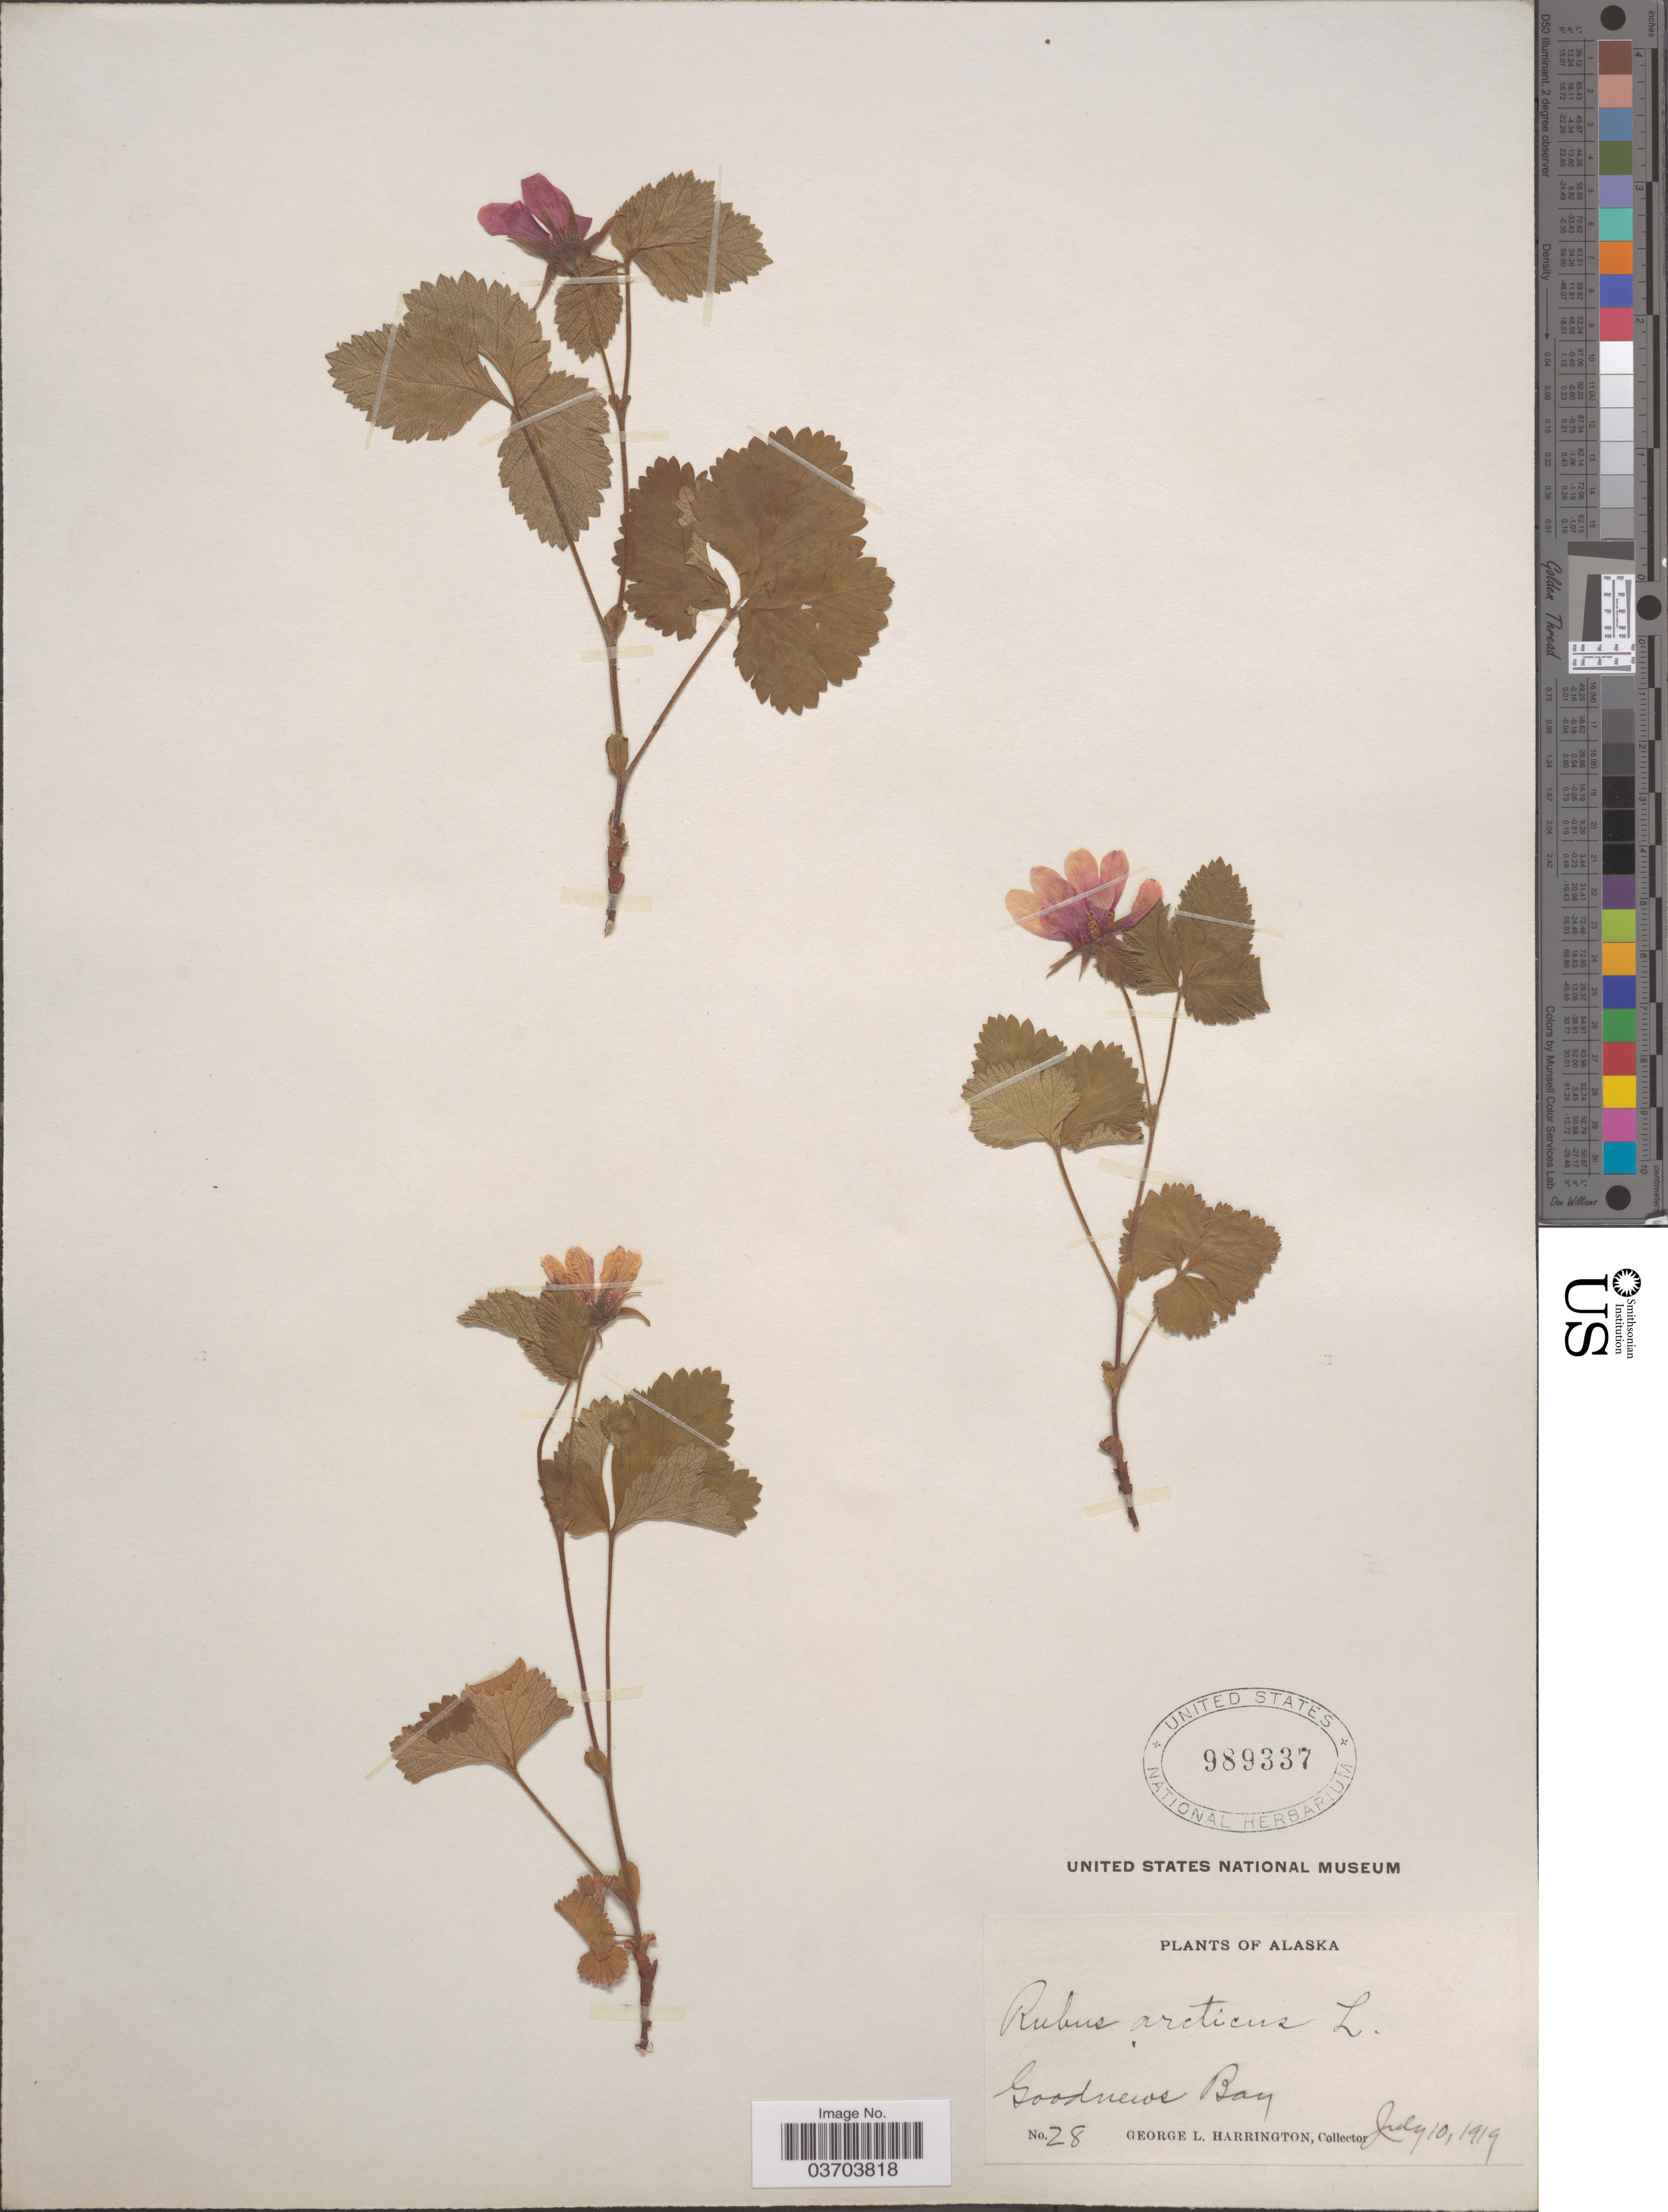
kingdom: Plantae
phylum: Tracheophyta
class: Magnoliopsida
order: Rosales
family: Rosaceae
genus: Rubus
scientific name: Rubus acaulis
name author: Michx.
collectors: G. Harrington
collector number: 28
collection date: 1919-07-10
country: United States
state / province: Alaska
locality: Goodnews Bay.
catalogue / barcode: US 989337